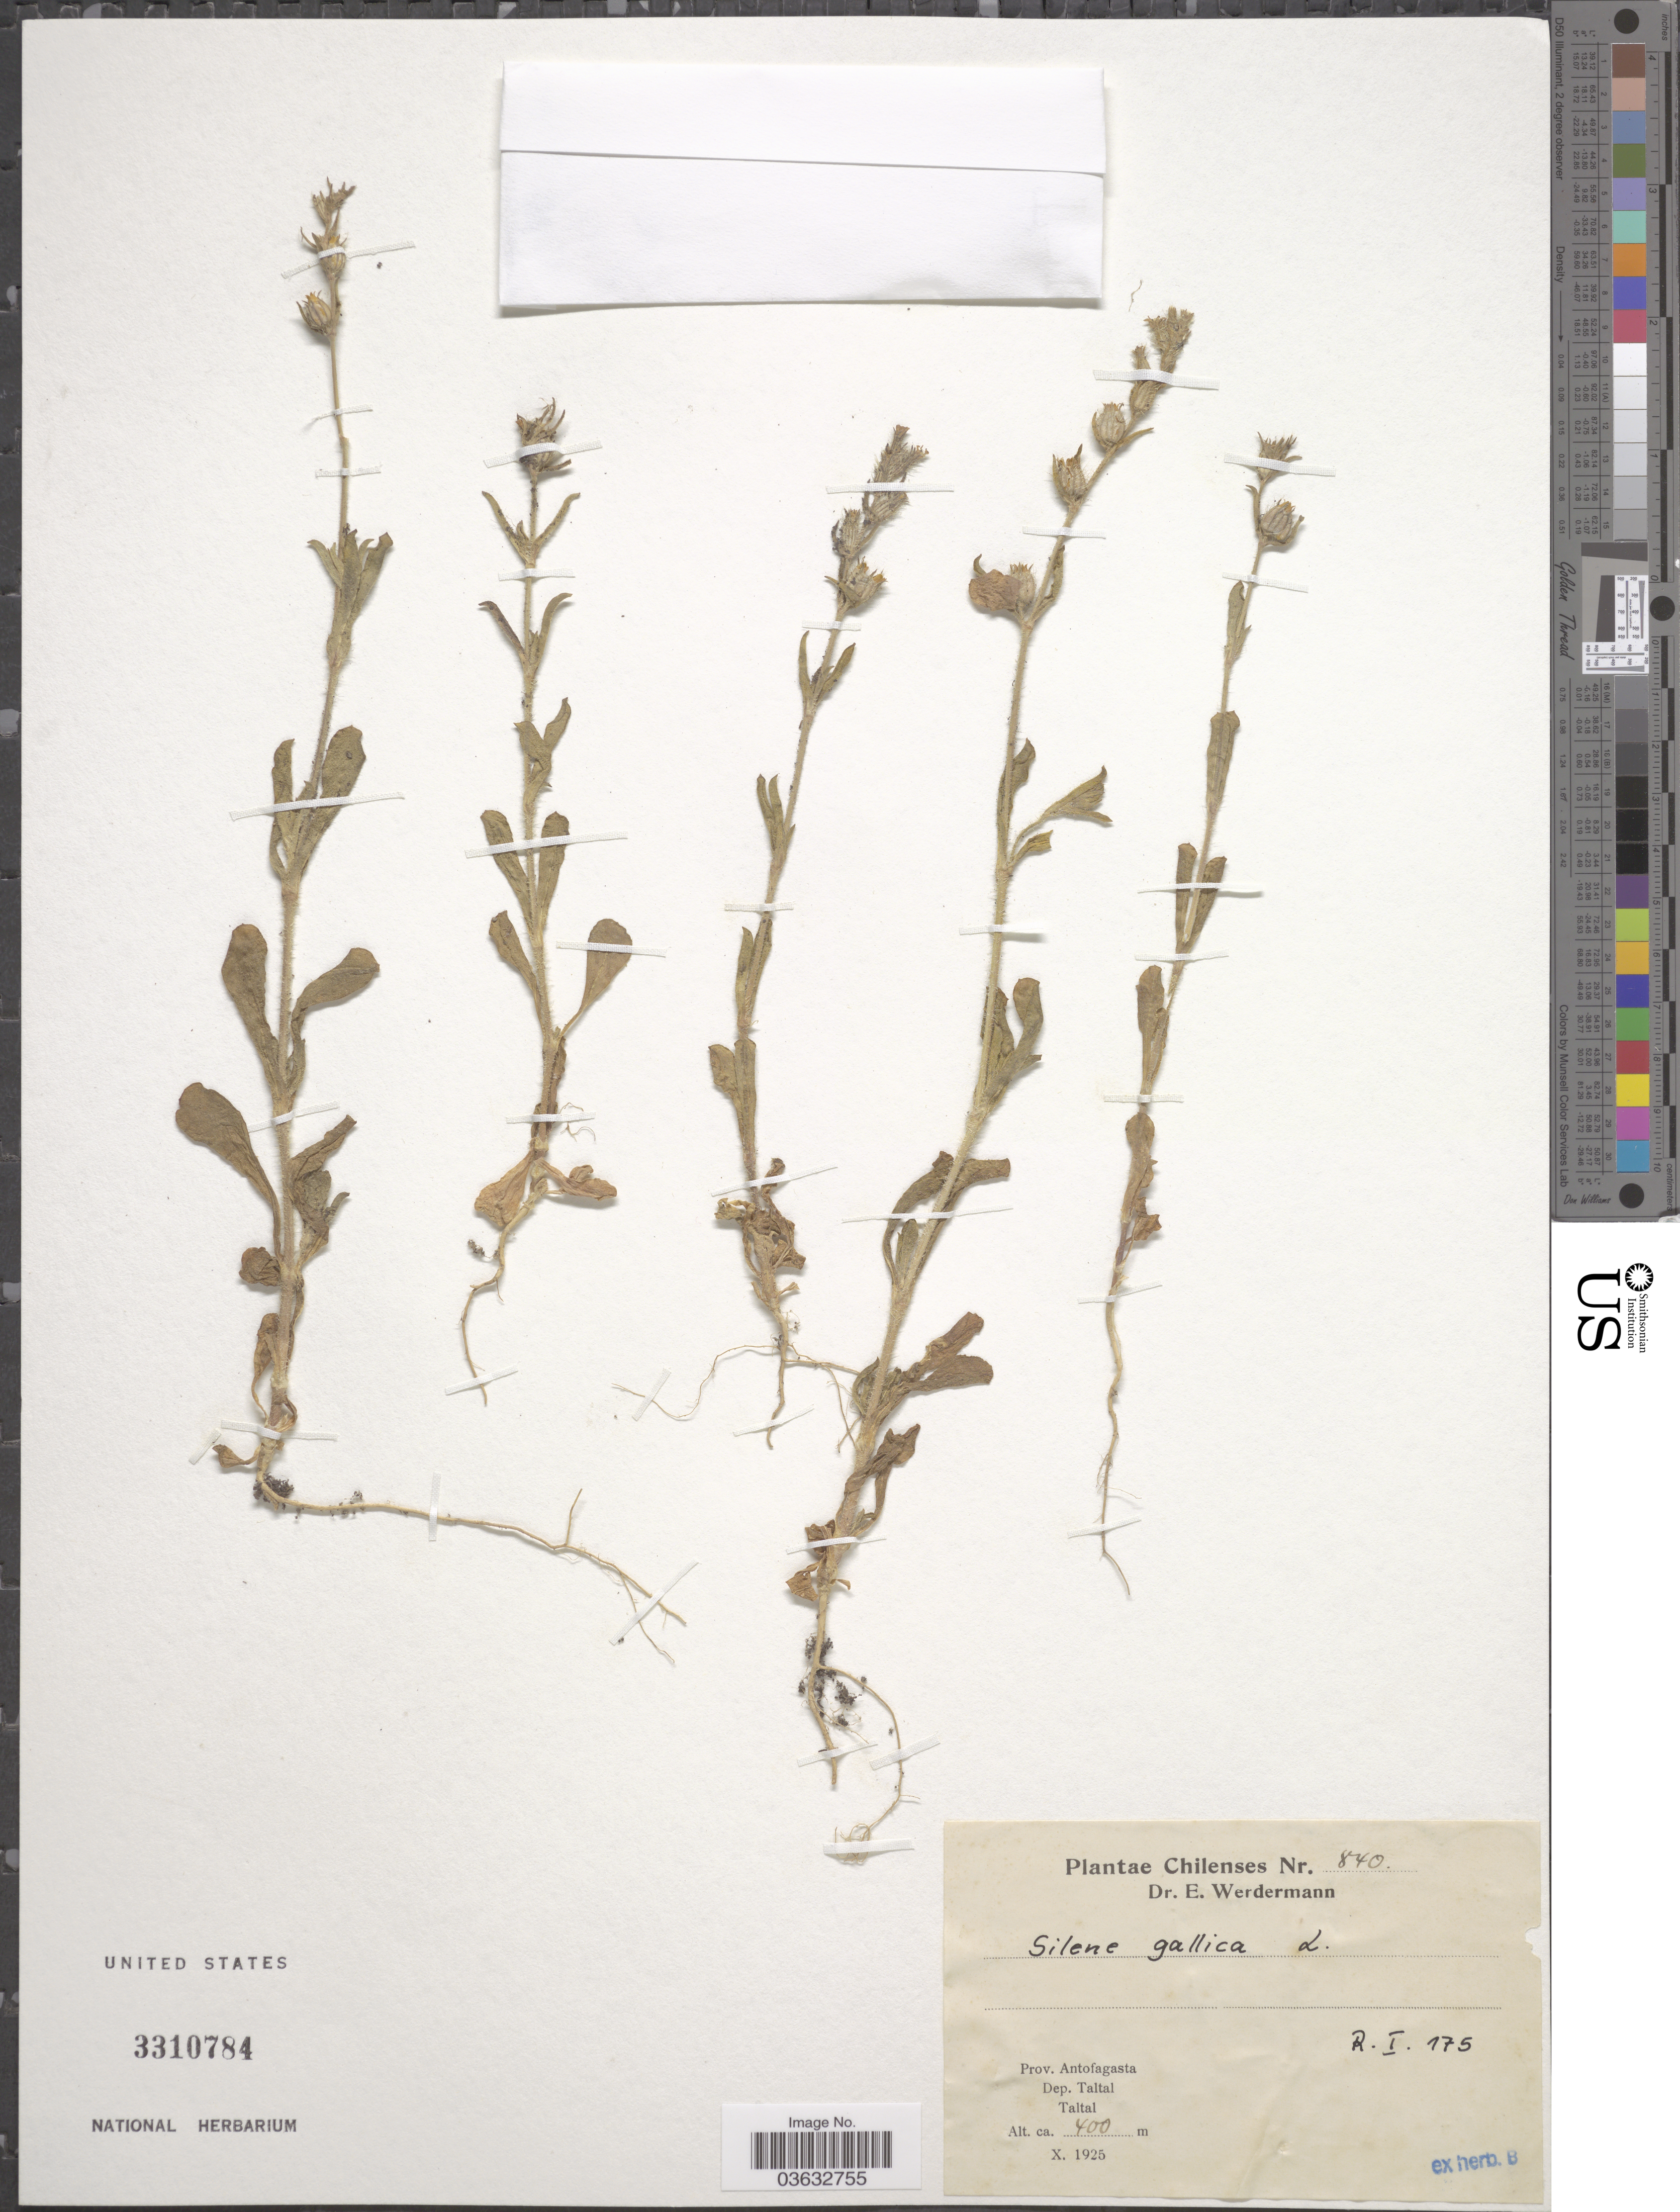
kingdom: Plantae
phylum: Tracheophyta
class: Magnoliopsida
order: Caryophyllales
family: Caryophyllaceae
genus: Silene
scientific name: Silene gallica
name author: L.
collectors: E. Werdermann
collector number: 840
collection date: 1925-10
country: Chile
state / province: Antofagasta (II)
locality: Dep. Taltal. Taltal.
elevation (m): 400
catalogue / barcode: US 3310784